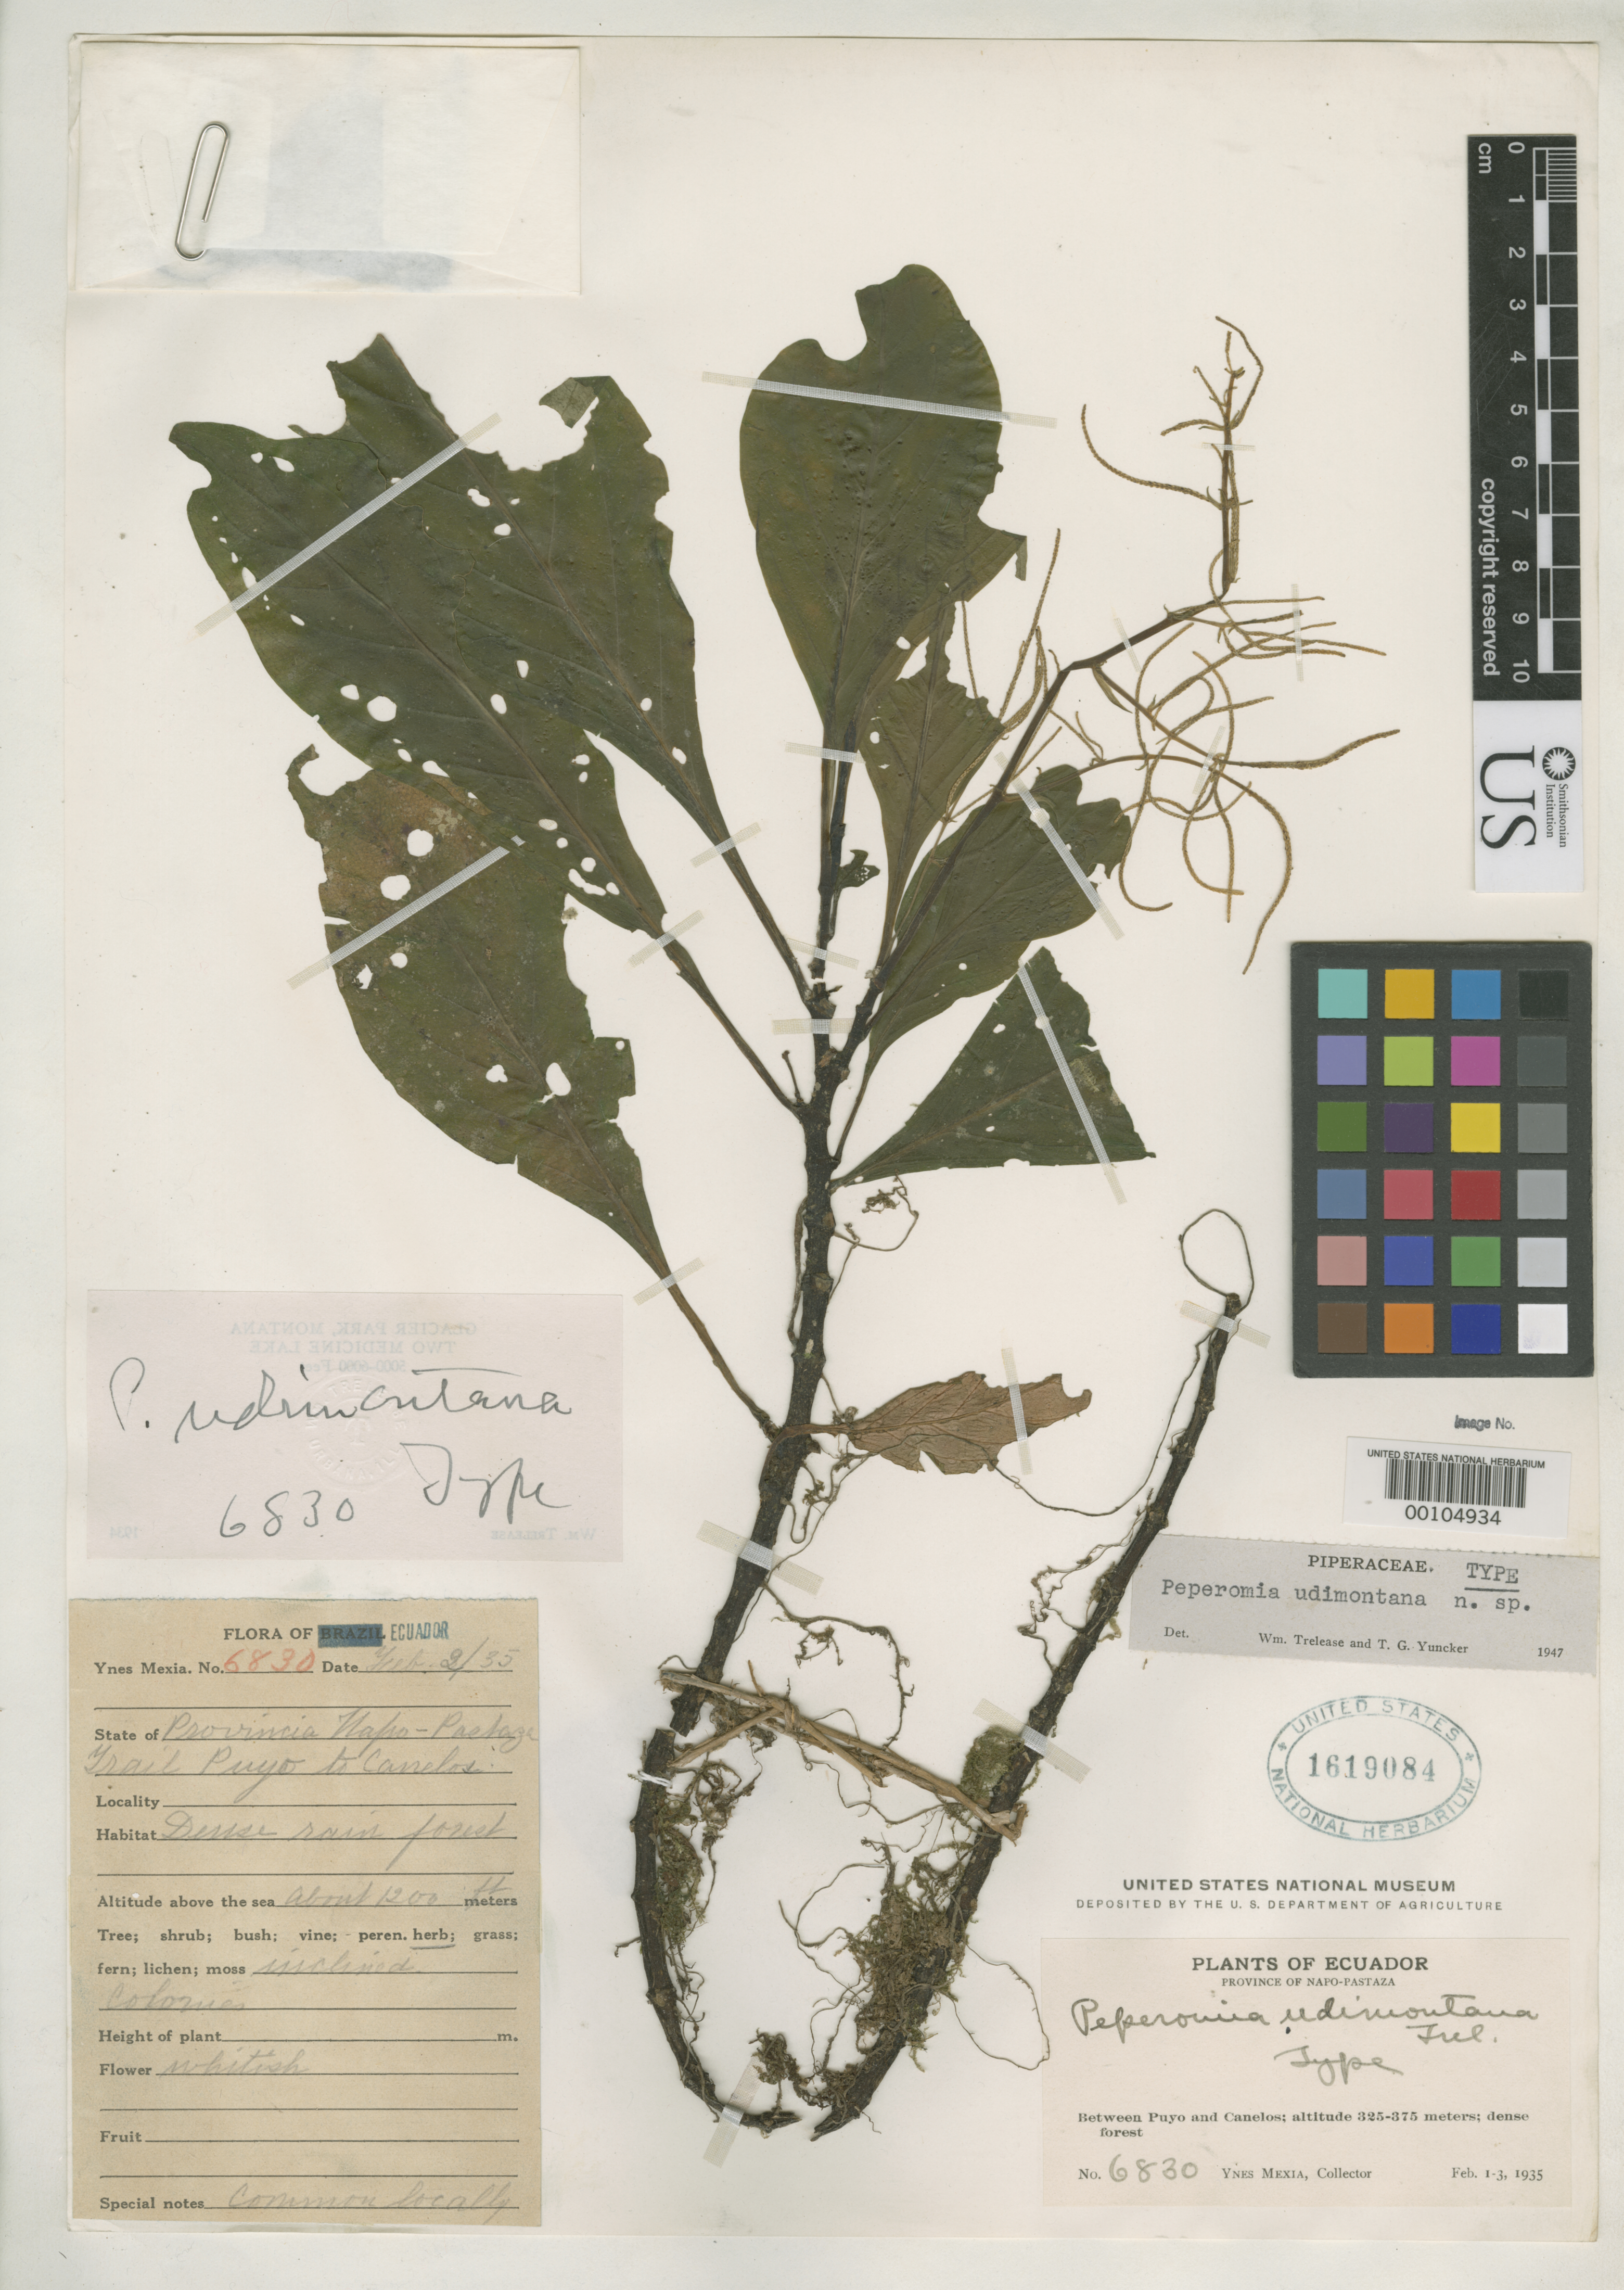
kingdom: Plantae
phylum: Tracheophyta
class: Magnoliopsida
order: Piperales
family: Piperaceae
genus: Peperomia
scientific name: Peperomia udimontana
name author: Trel. & Yunck.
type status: Holotype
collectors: Y. Mexia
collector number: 6830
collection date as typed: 01 Feb 1935 to 03 Feb 1935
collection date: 1935-02-01/1935-02-03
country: Ecuador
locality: Between Puyo and Canelos, Province of Napo-Pastaza.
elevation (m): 325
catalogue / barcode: US 1619084